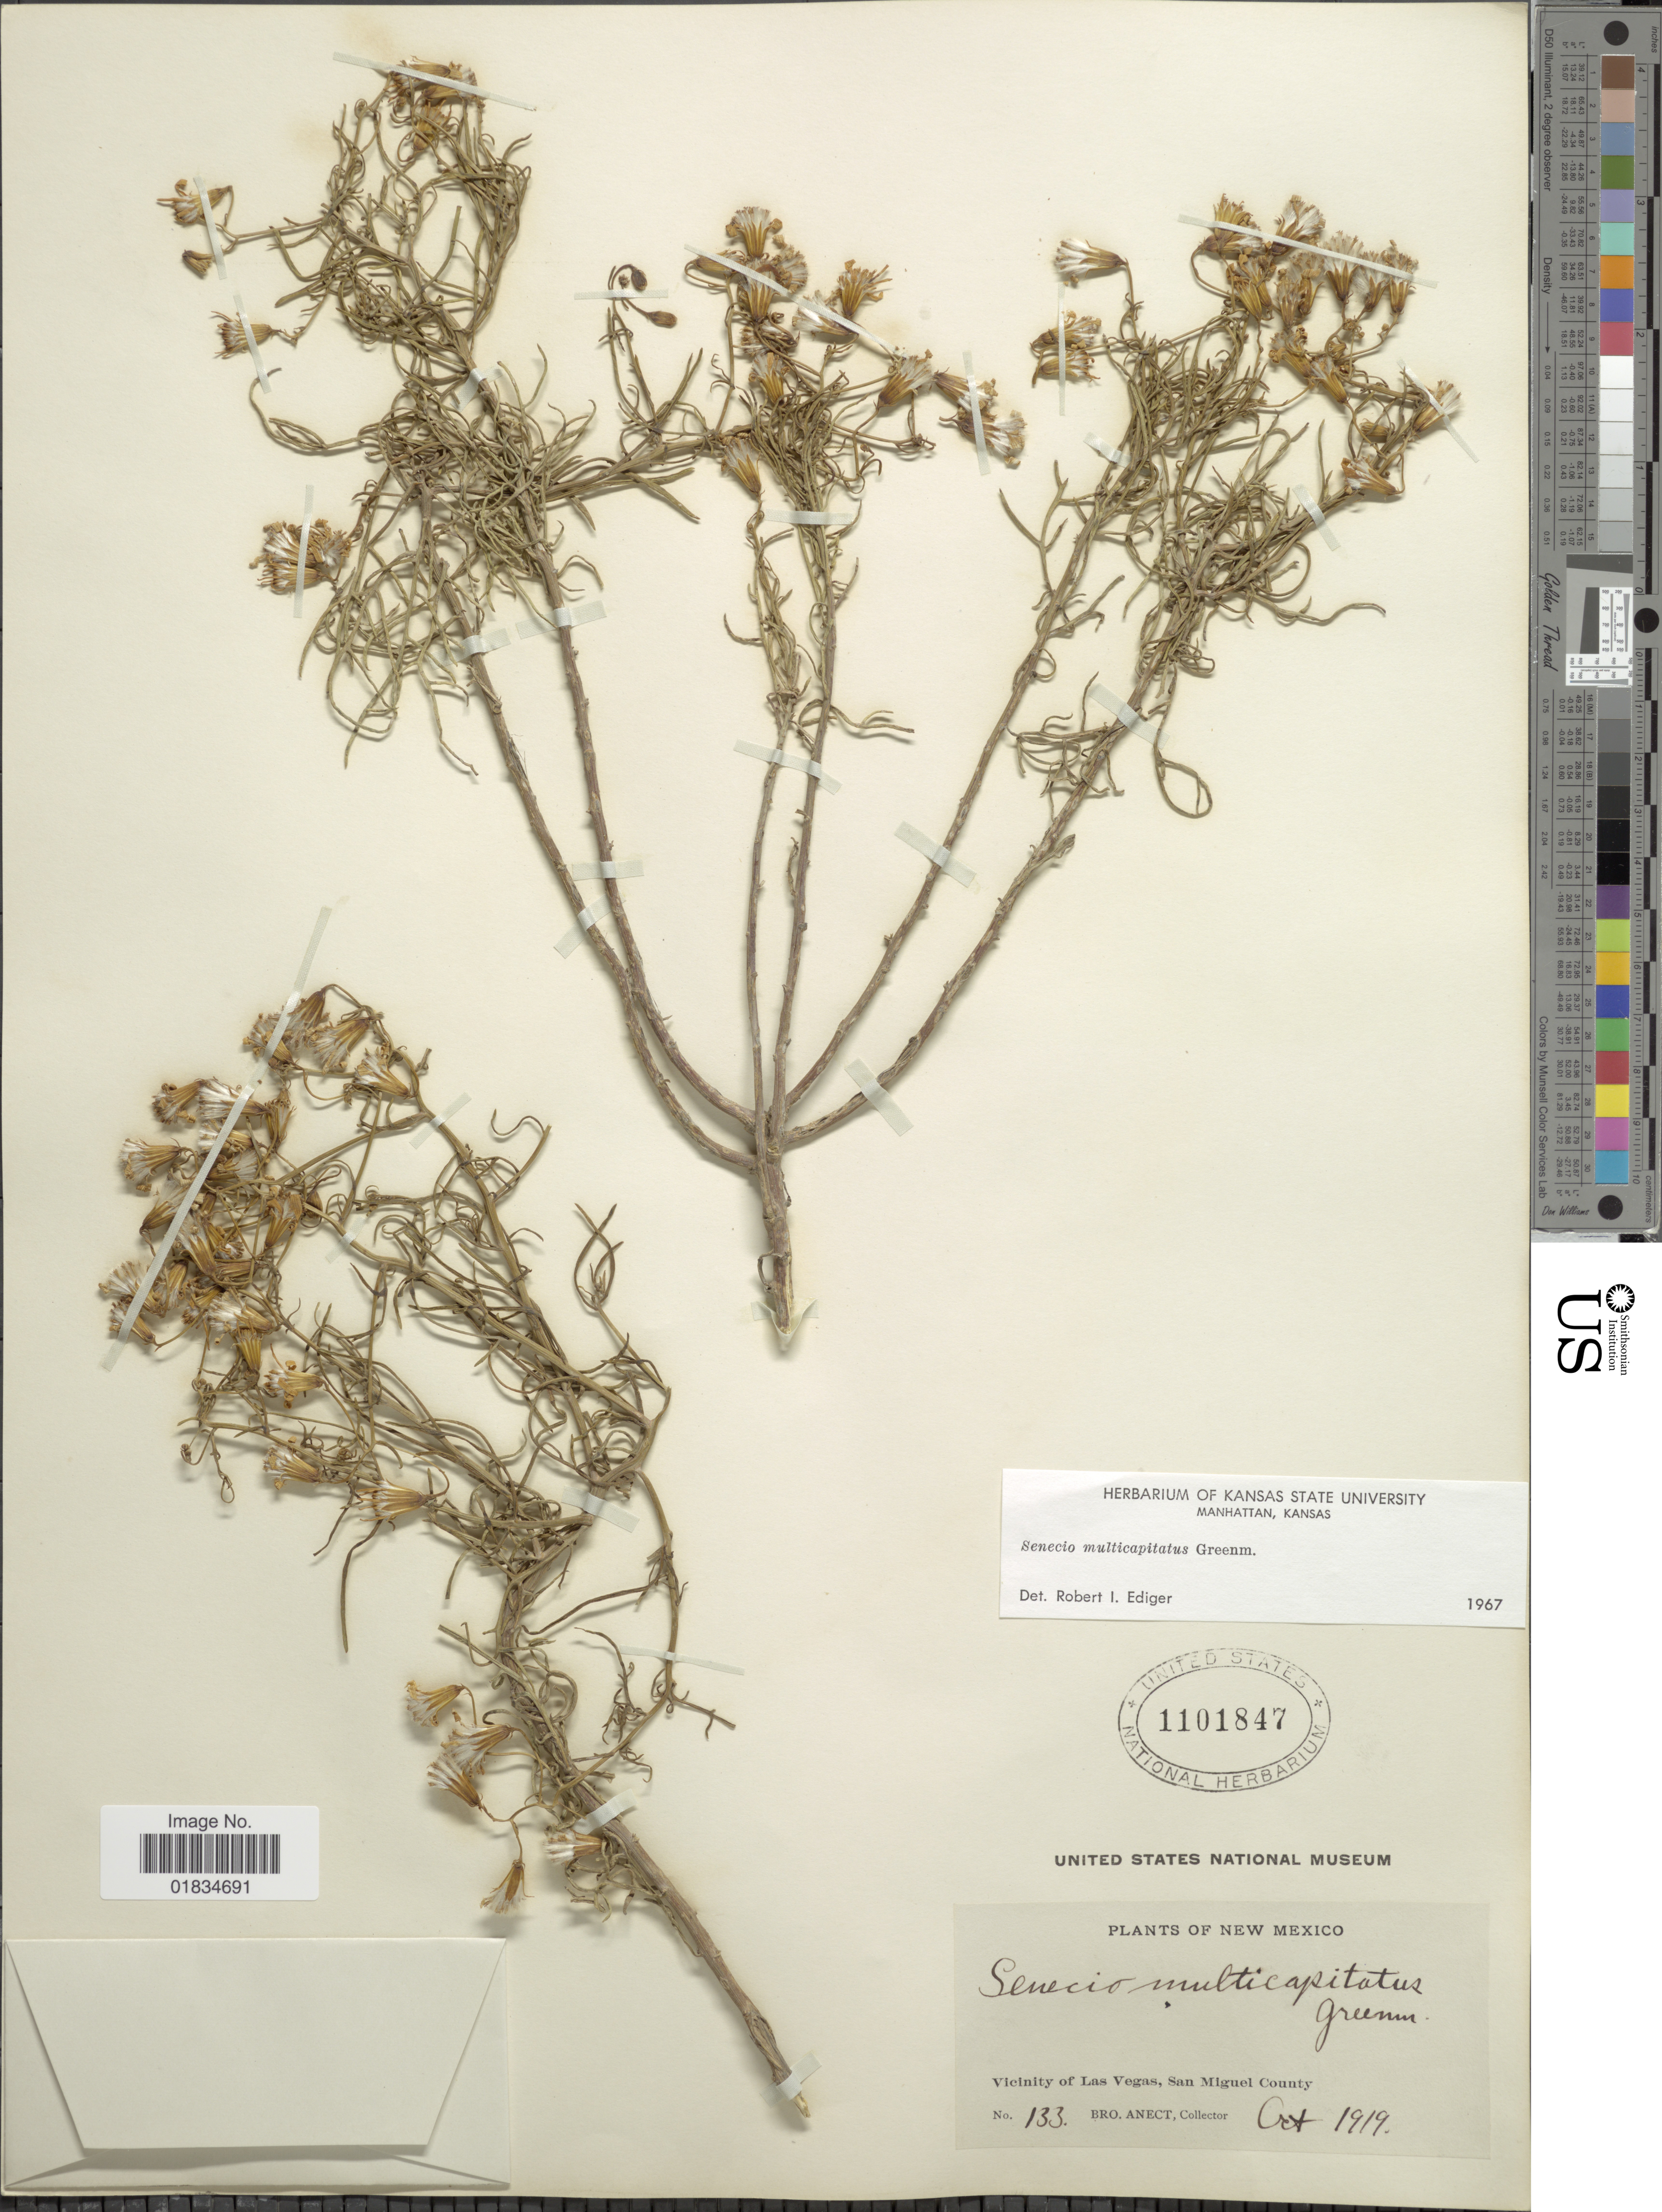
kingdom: Plantae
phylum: Tracheophyta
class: Magnoliopsida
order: Asterales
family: Asteraceae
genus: Senecio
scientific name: Senecio multicapitatus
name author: Greenm.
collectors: B. Anect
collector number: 133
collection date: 1919-10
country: United States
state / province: New Mexico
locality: Vicinity of Las Vegas, San Miguel County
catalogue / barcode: US 1101847